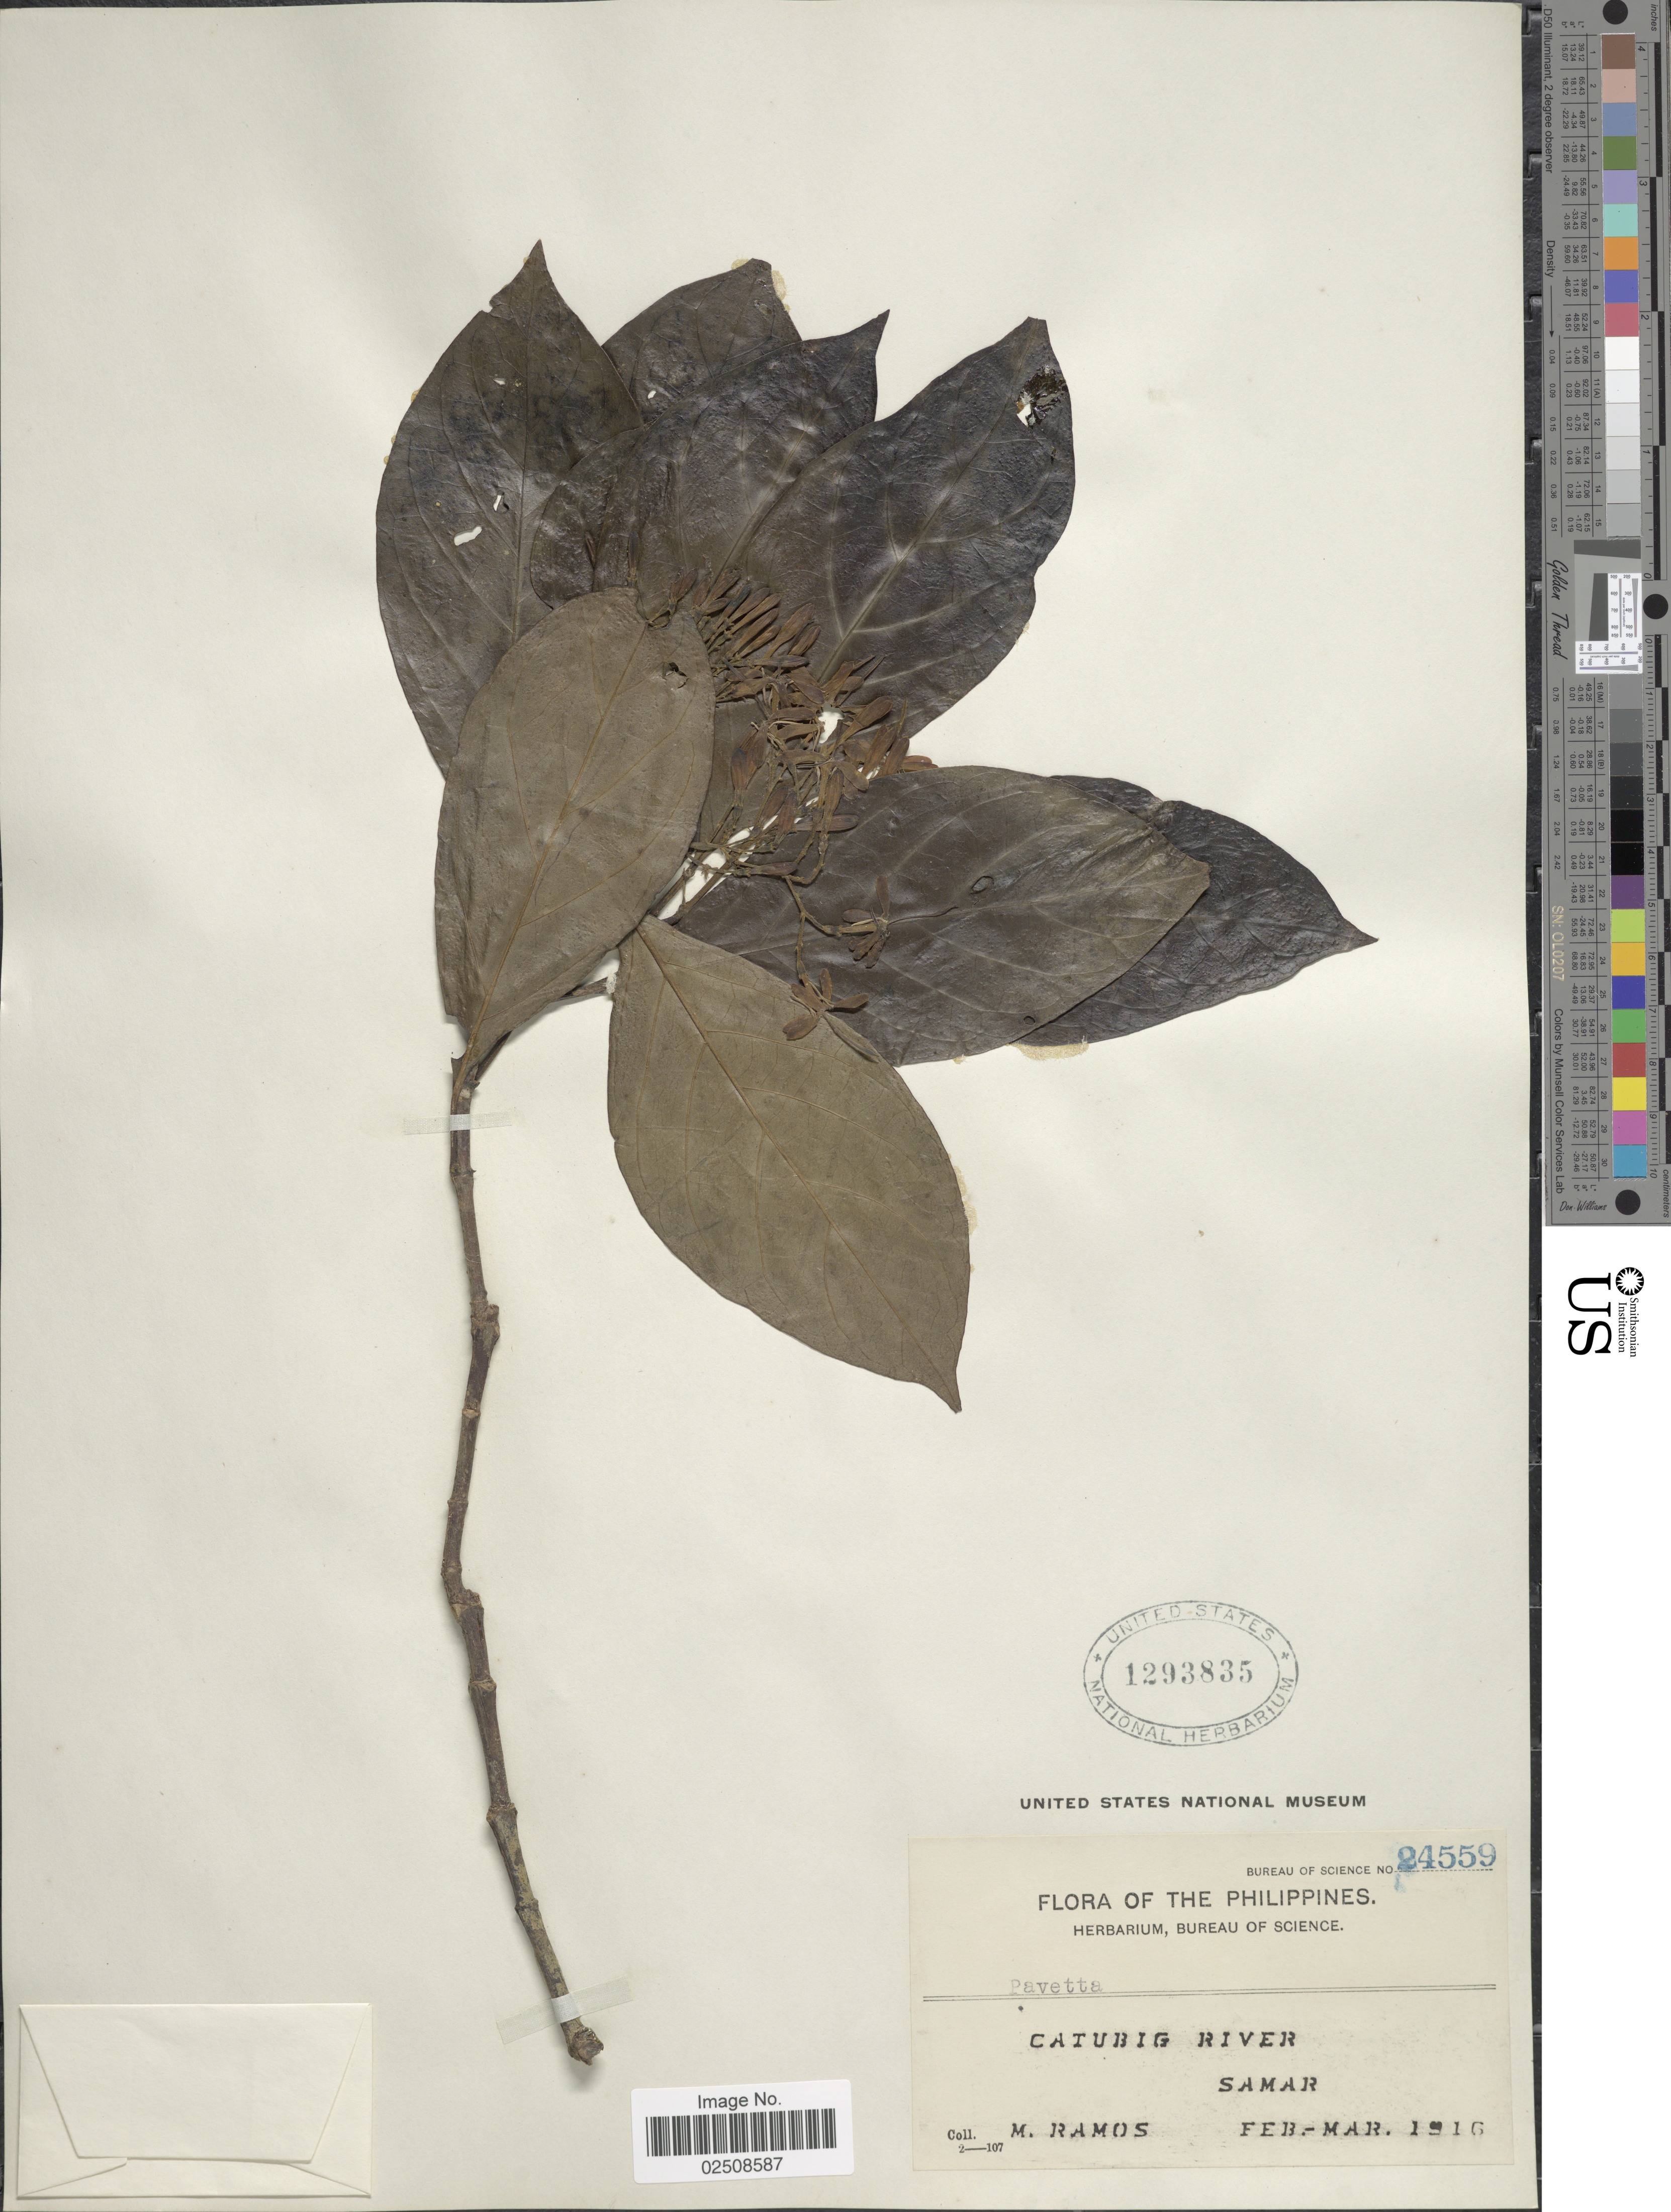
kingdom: Plantae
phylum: Tracheophyta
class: Magnoliopsida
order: Gentianales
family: Rubiaceae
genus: Pavetta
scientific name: Pavetta sp.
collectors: M. Ramos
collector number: Bureau of Science 24559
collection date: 1916-02/1916-03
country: Philippines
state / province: Eastern Visayas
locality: Catubig River, Samar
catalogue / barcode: US 1293835